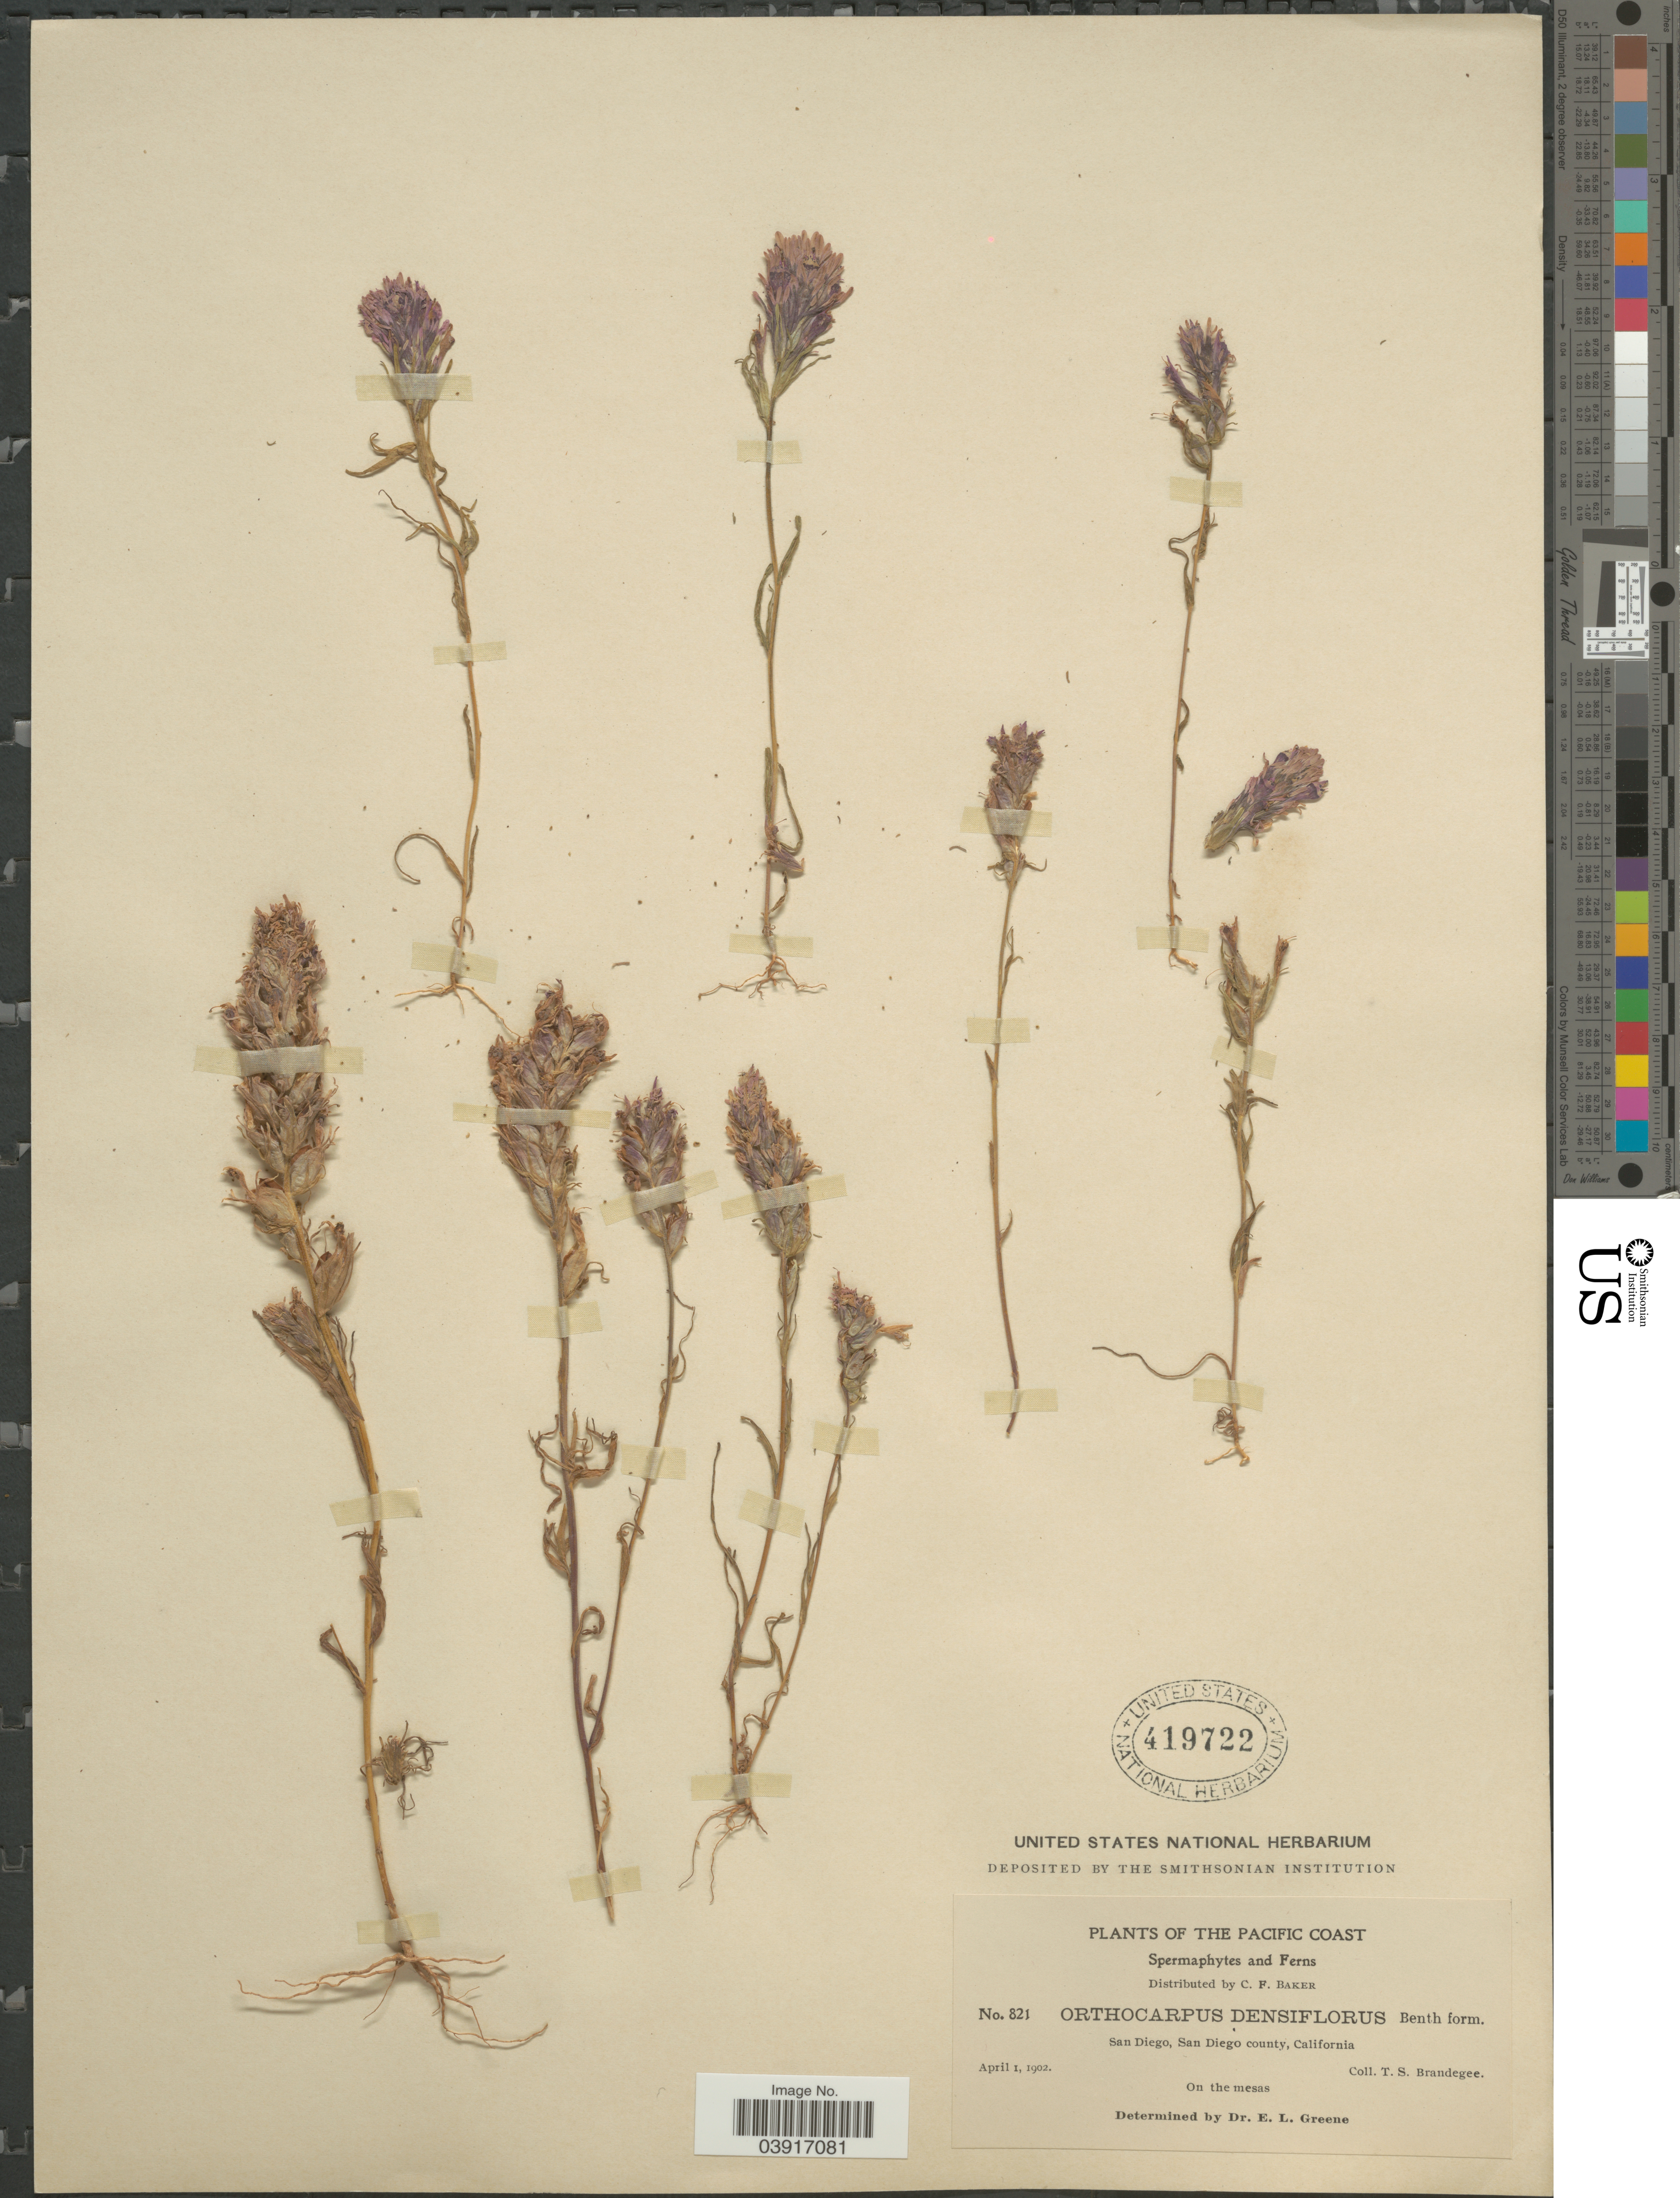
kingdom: Plantae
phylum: Tracheophyta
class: Magnoliopsida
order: Lamiales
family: Orobanchaceae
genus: Orthocarpus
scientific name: Orthocarpus densiflorus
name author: Benth.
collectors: T. S. Brandegee (herbarium)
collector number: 821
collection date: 1902-04-01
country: United States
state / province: California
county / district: San Diego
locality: The Pacific Coast. San Diego, San Diego county.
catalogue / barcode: US 419722